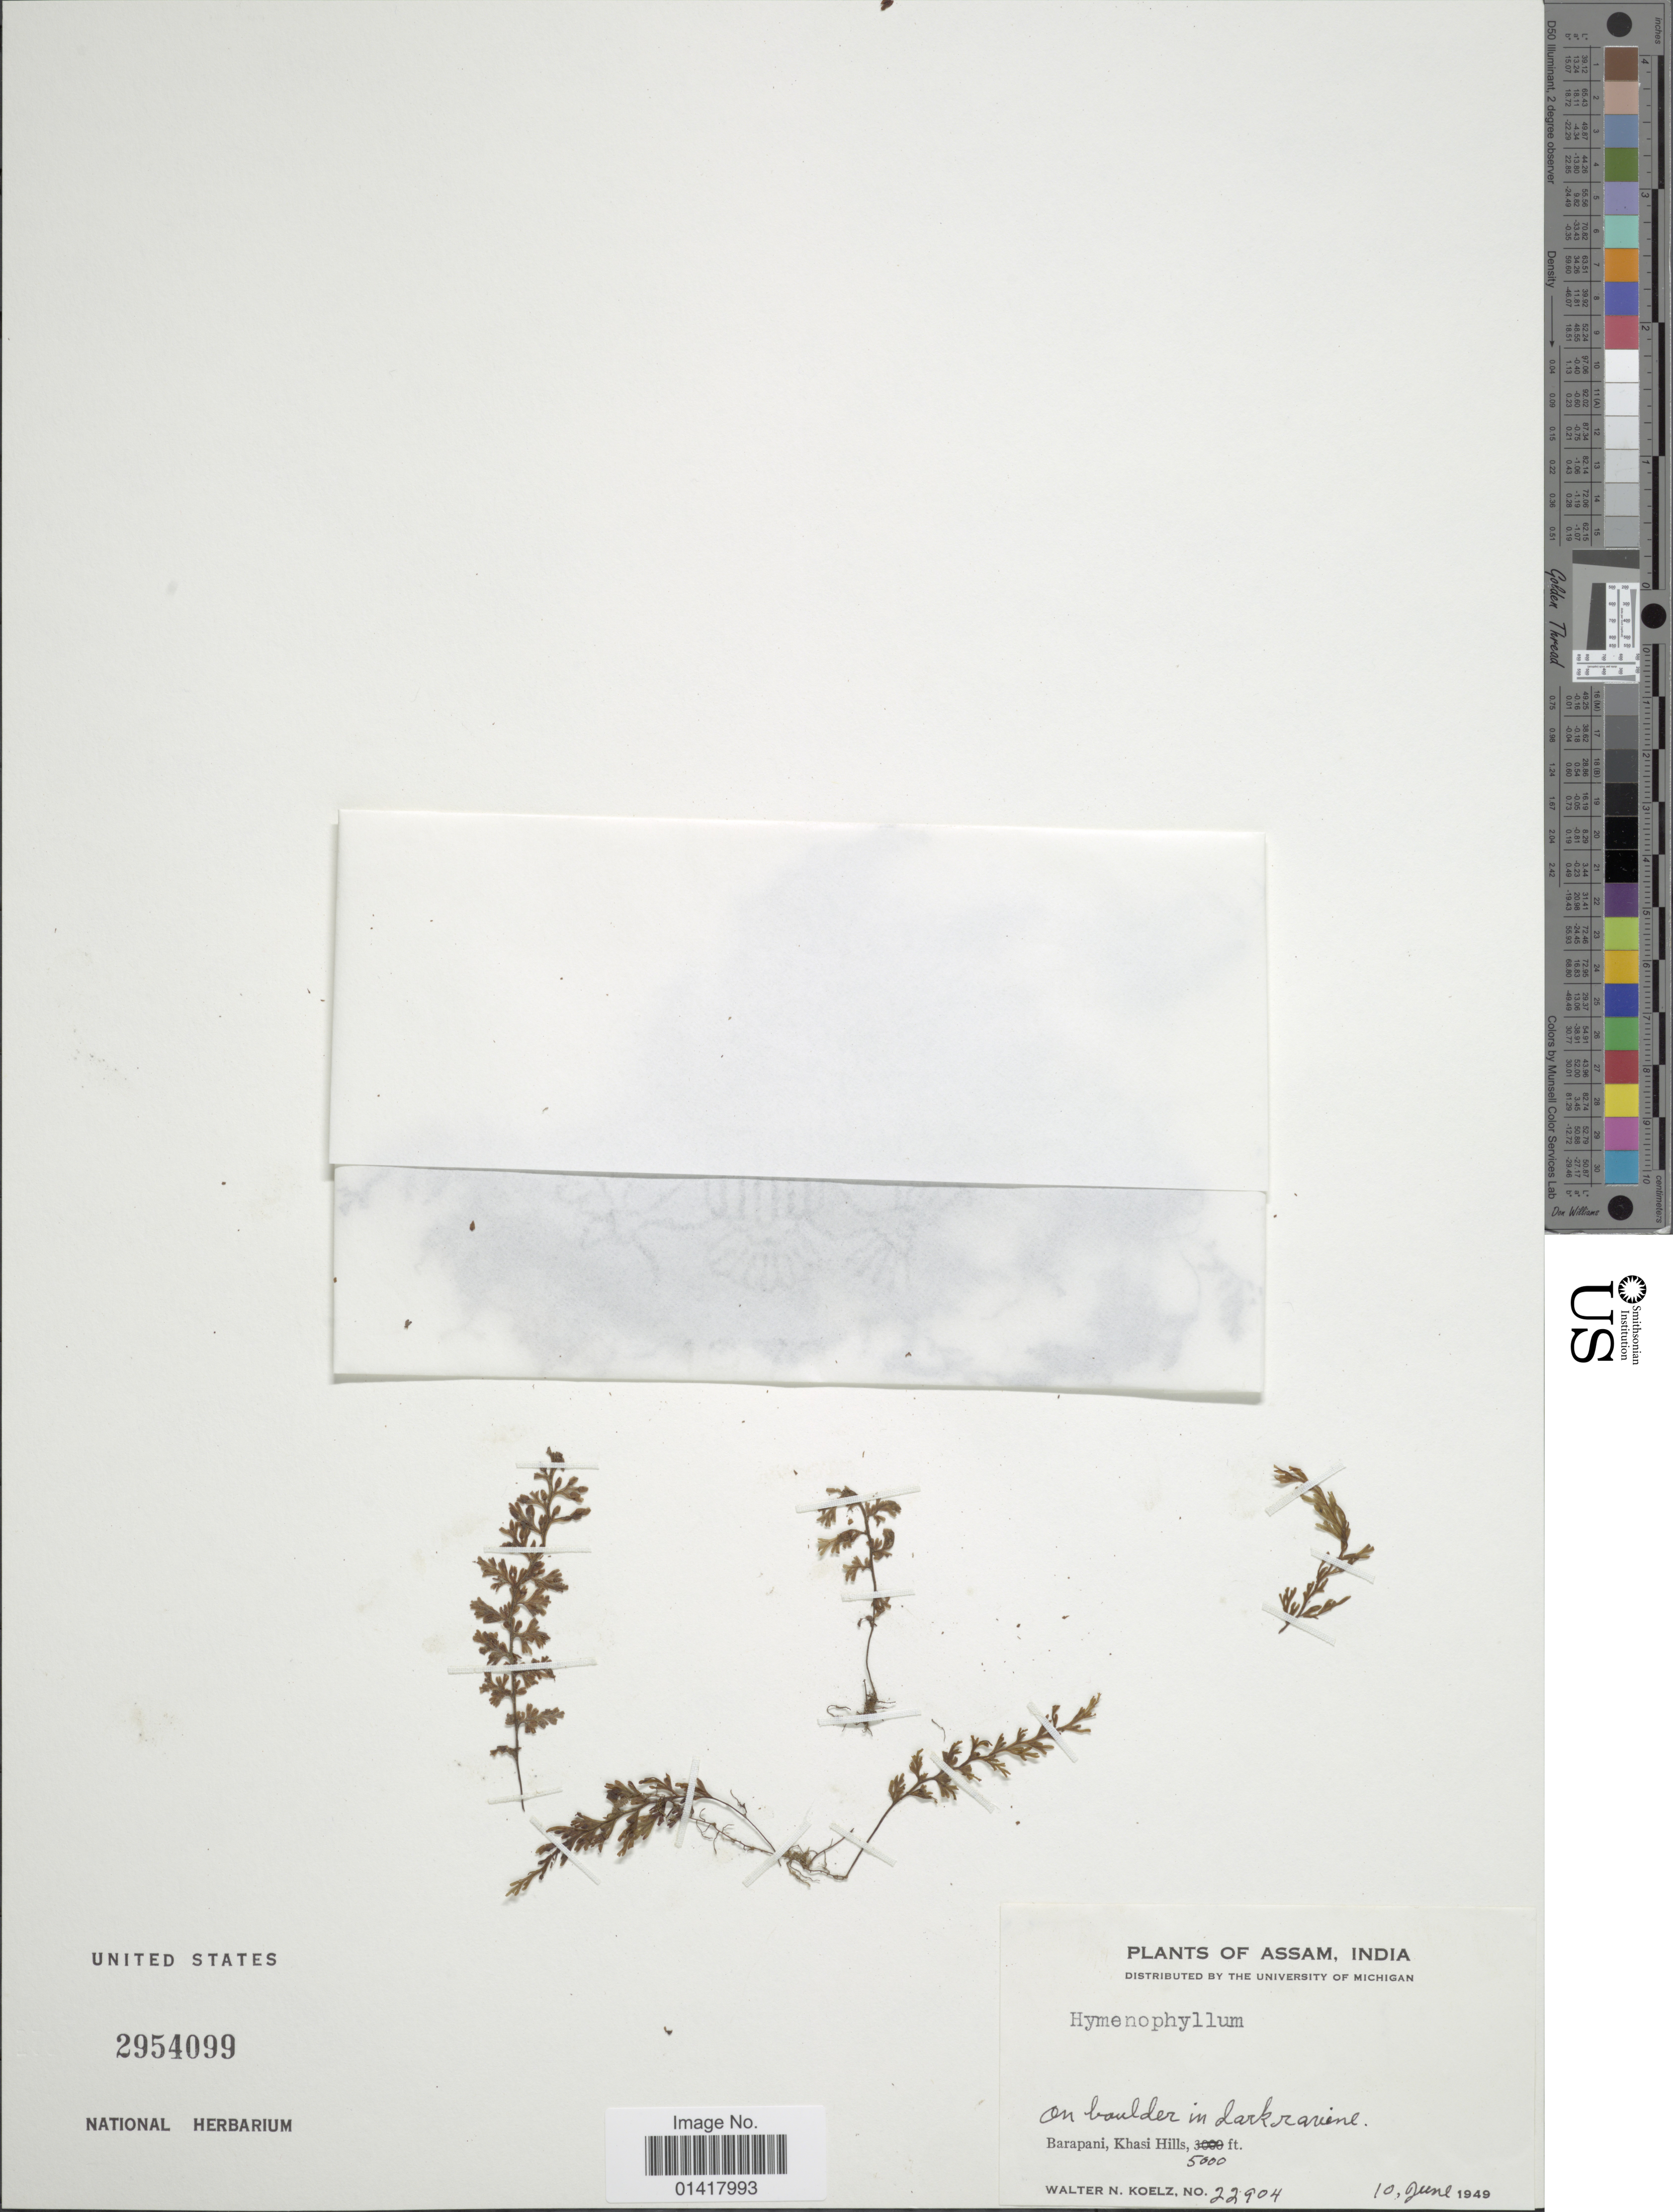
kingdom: Plantae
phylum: Tracheophyta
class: Polypodiopsida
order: Hymenophyllales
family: Hymenophyllaceae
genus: Hymenophyllum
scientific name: Hymenophyllum sp.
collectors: W. N. Koelz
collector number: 22904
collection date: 1949-06-10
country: India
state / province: Meghalaya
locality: Barapani, Khasi Hills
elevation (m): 1524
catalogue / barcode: US 2954099